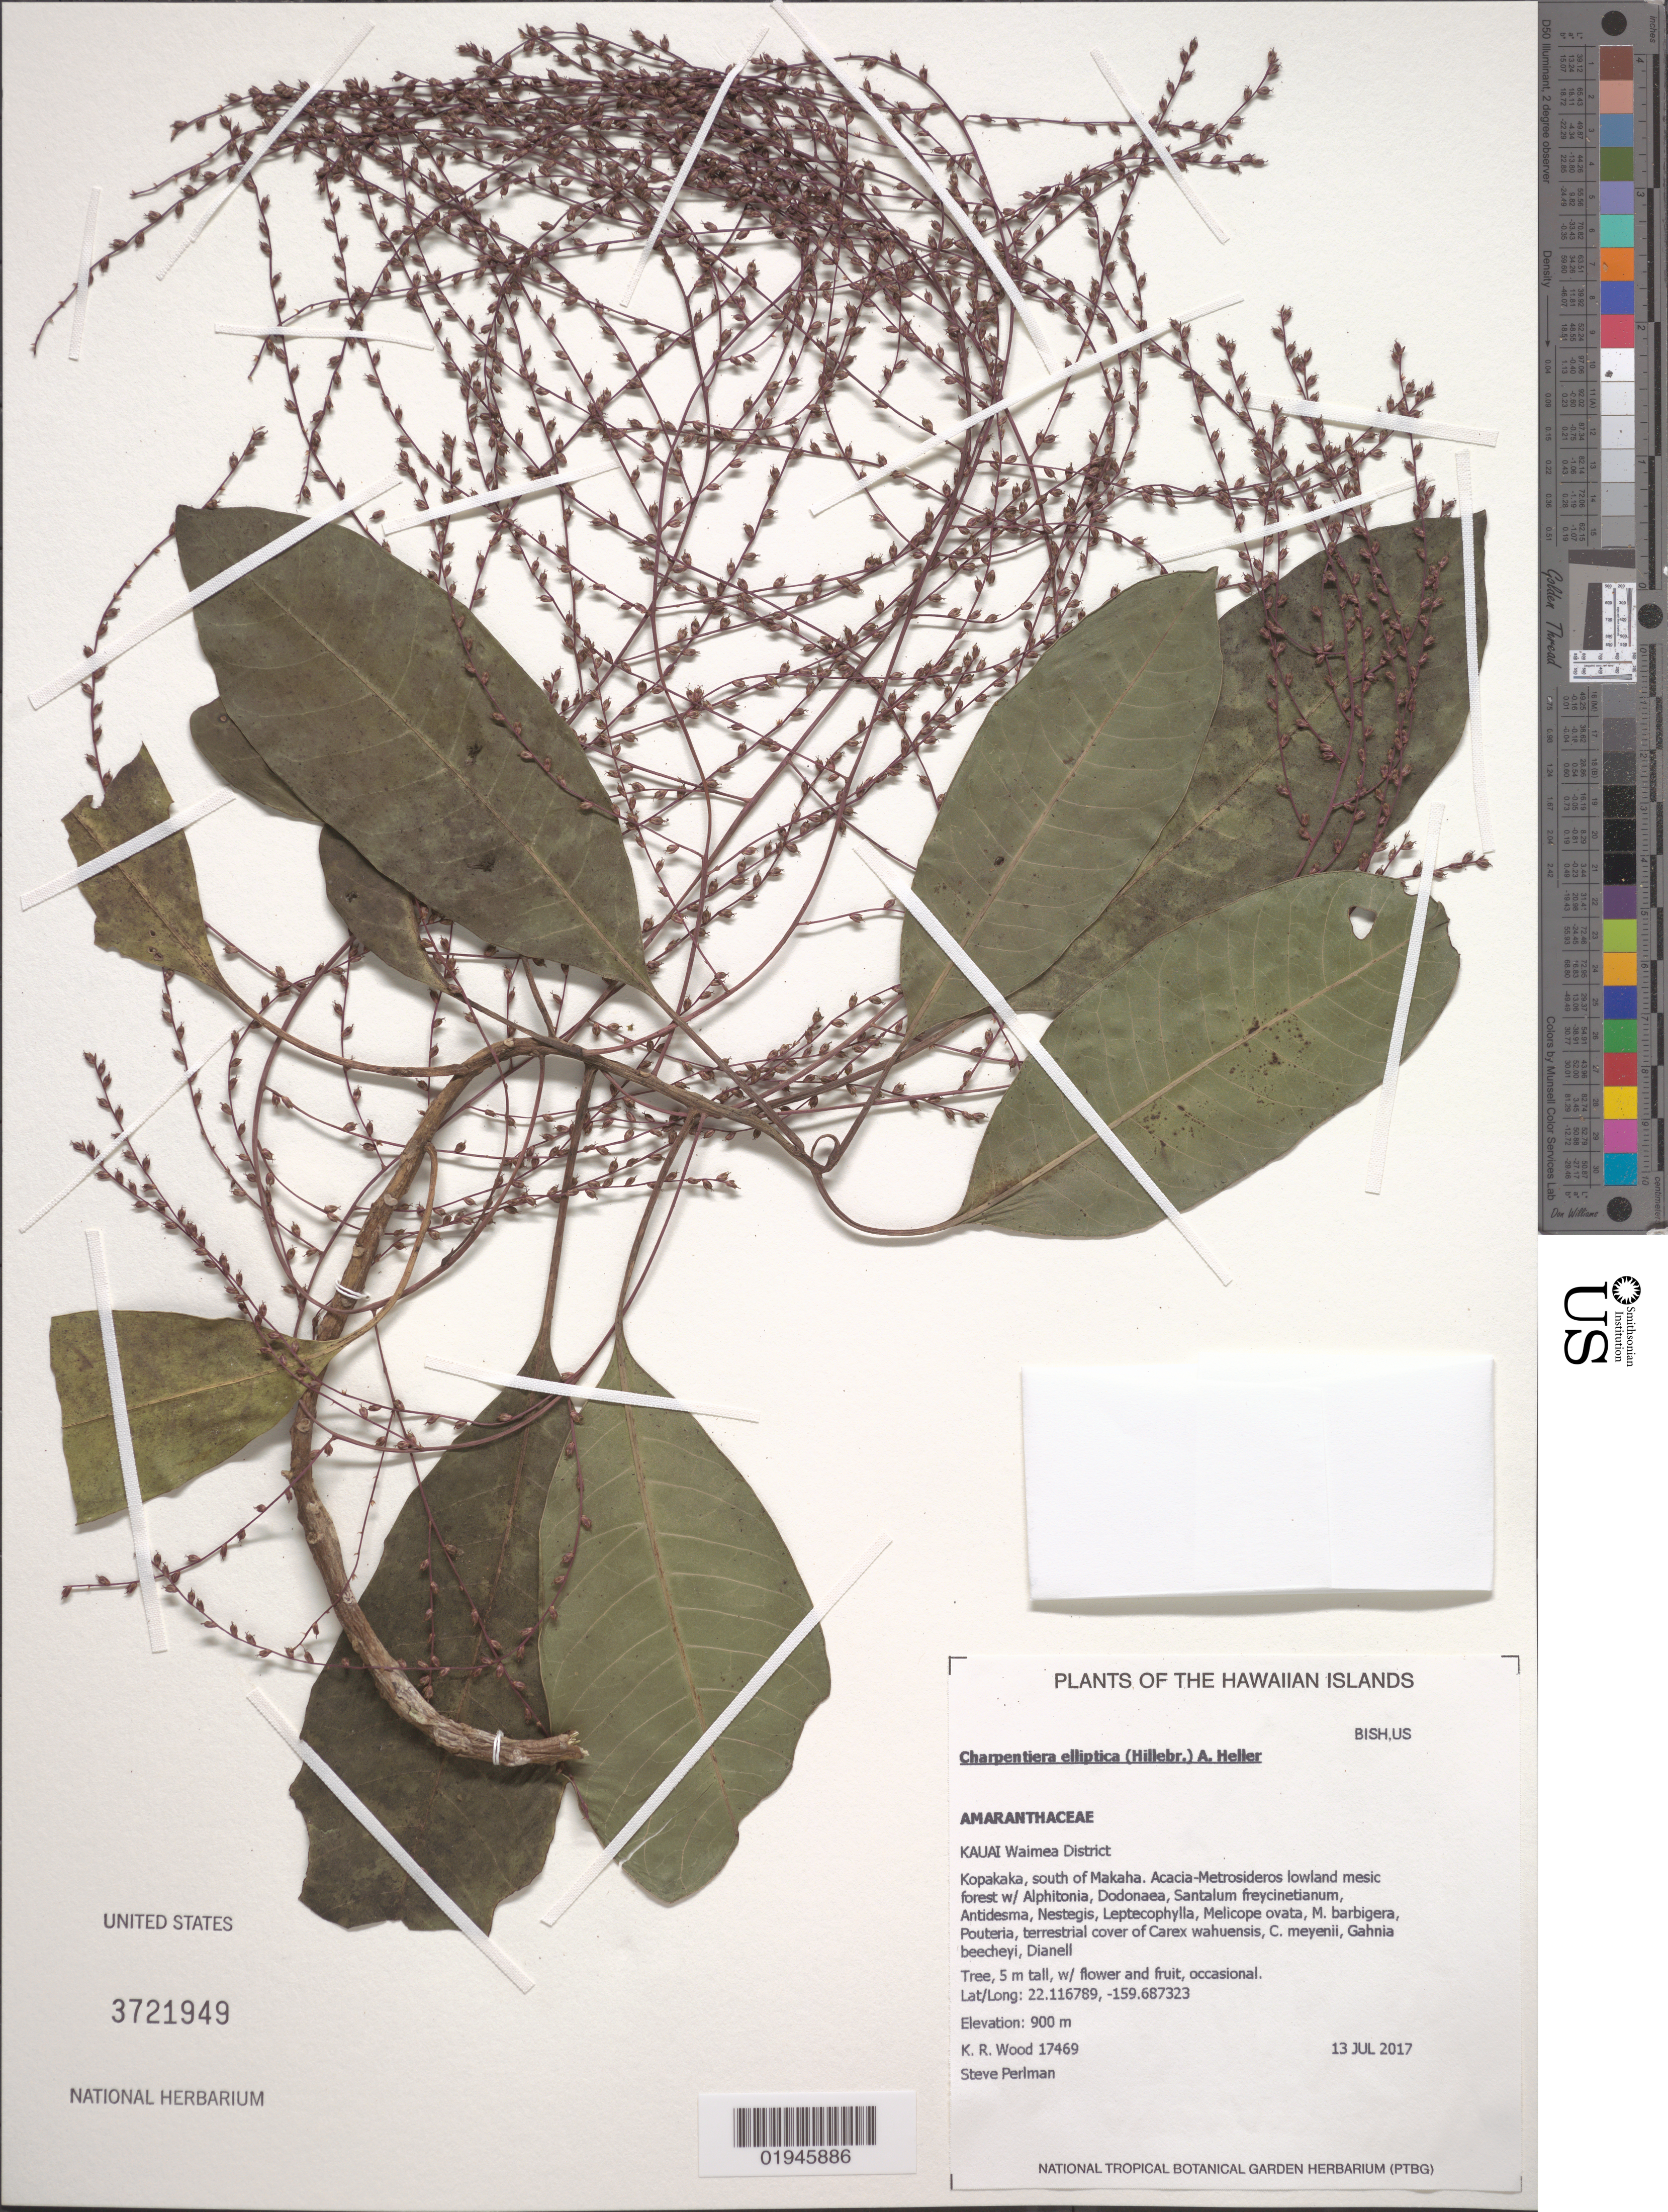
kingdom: Plantae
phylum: Tracheophyta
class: Magnoliopsida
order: Caryophyllales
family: Amaranthaceae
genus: Charpentiera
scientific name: Charpentiera elliptica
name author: (Hillebr.) A. Heller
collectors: K. R. Wood & S. P. Perlman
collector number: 17469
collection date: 2017-07-13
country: United States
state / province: Hawaii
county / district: Kauai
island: Kaua'i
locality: Waimea District, Kopakaka, south of Makaha.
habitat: Lowland mesic forest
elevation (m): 900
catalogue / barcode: US 3721949